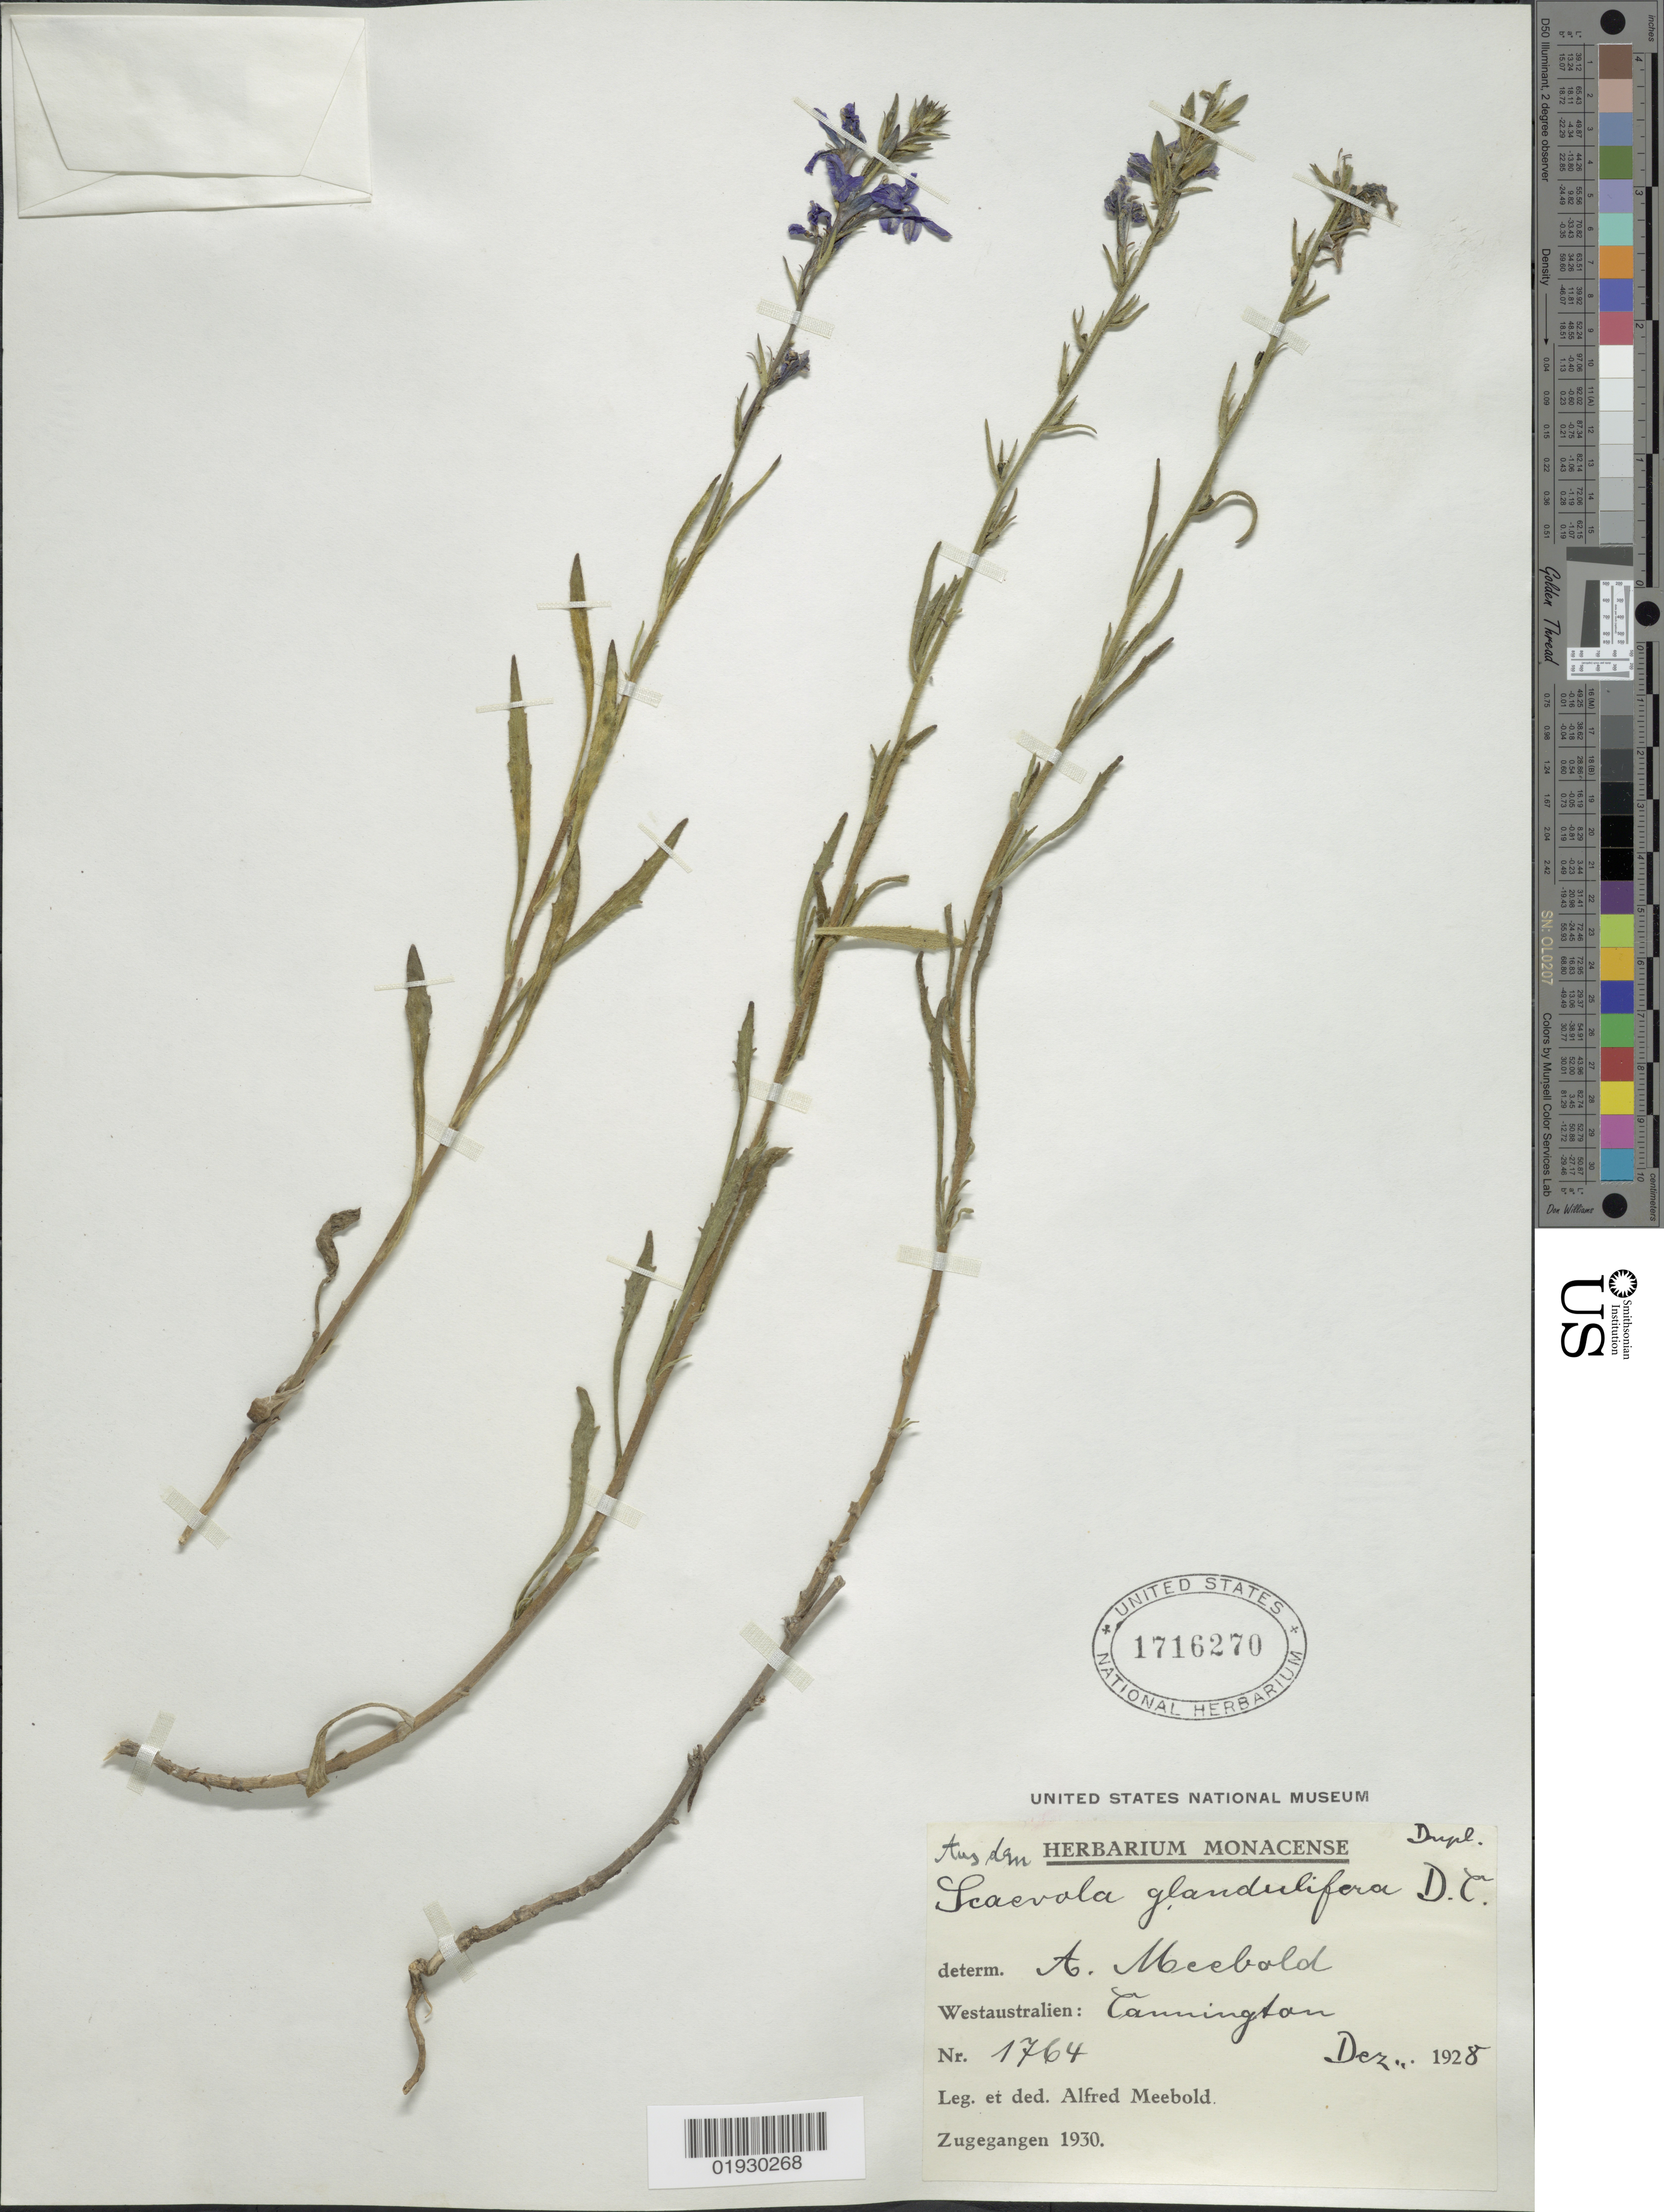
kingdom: Plantae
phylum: Tracheophyta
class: Magnoliopsida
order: Asterales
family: Goodeniaceae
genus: Scaevola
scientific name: Scaevola glandulifera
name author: DC.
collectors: A. Meebold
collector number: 1764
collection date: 1928-12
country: Australia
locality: Westaustralien: Cannington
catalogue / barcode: US 1716270